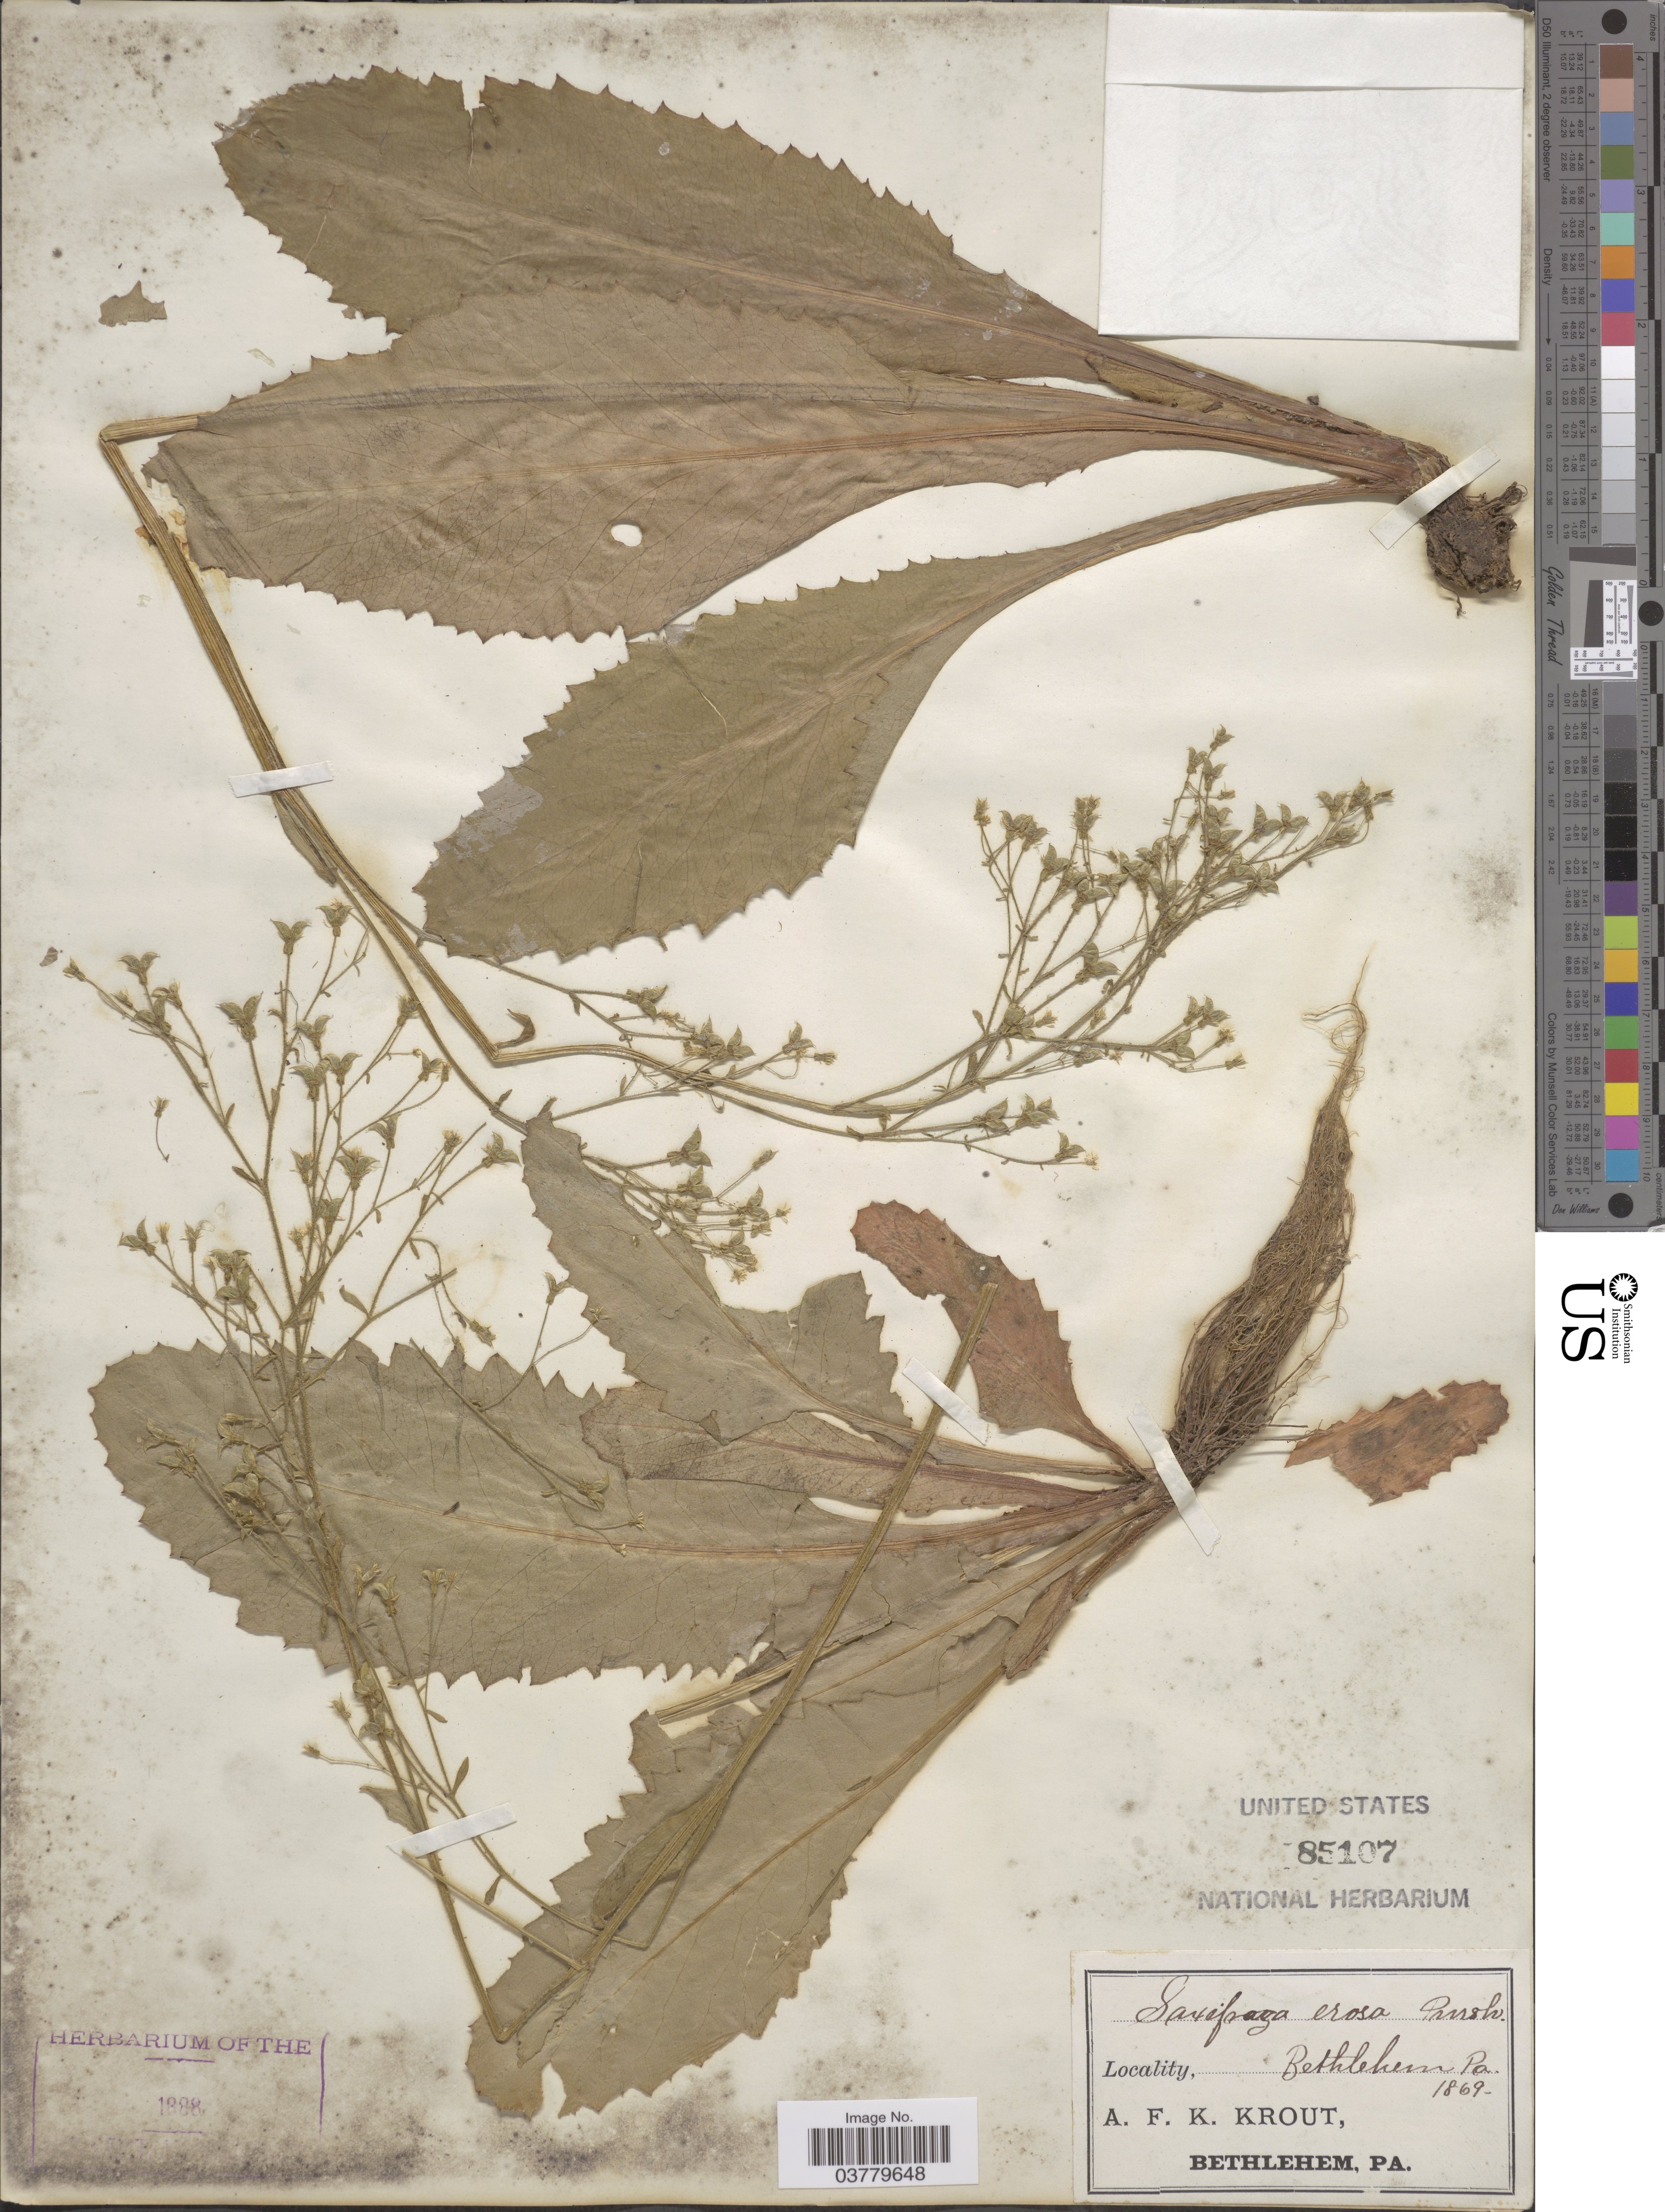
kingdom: Plantae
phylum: Tracheophyta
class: Magnoliopsida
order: Saxifragales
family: Saxifragaceae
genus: Micranthes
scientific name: Micranthes micranthidifolia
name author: (Haw.) Small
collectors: A. Krout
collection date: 1869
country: United States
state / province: Pennsylvania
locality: Bethlehem.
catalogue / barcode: US 85107